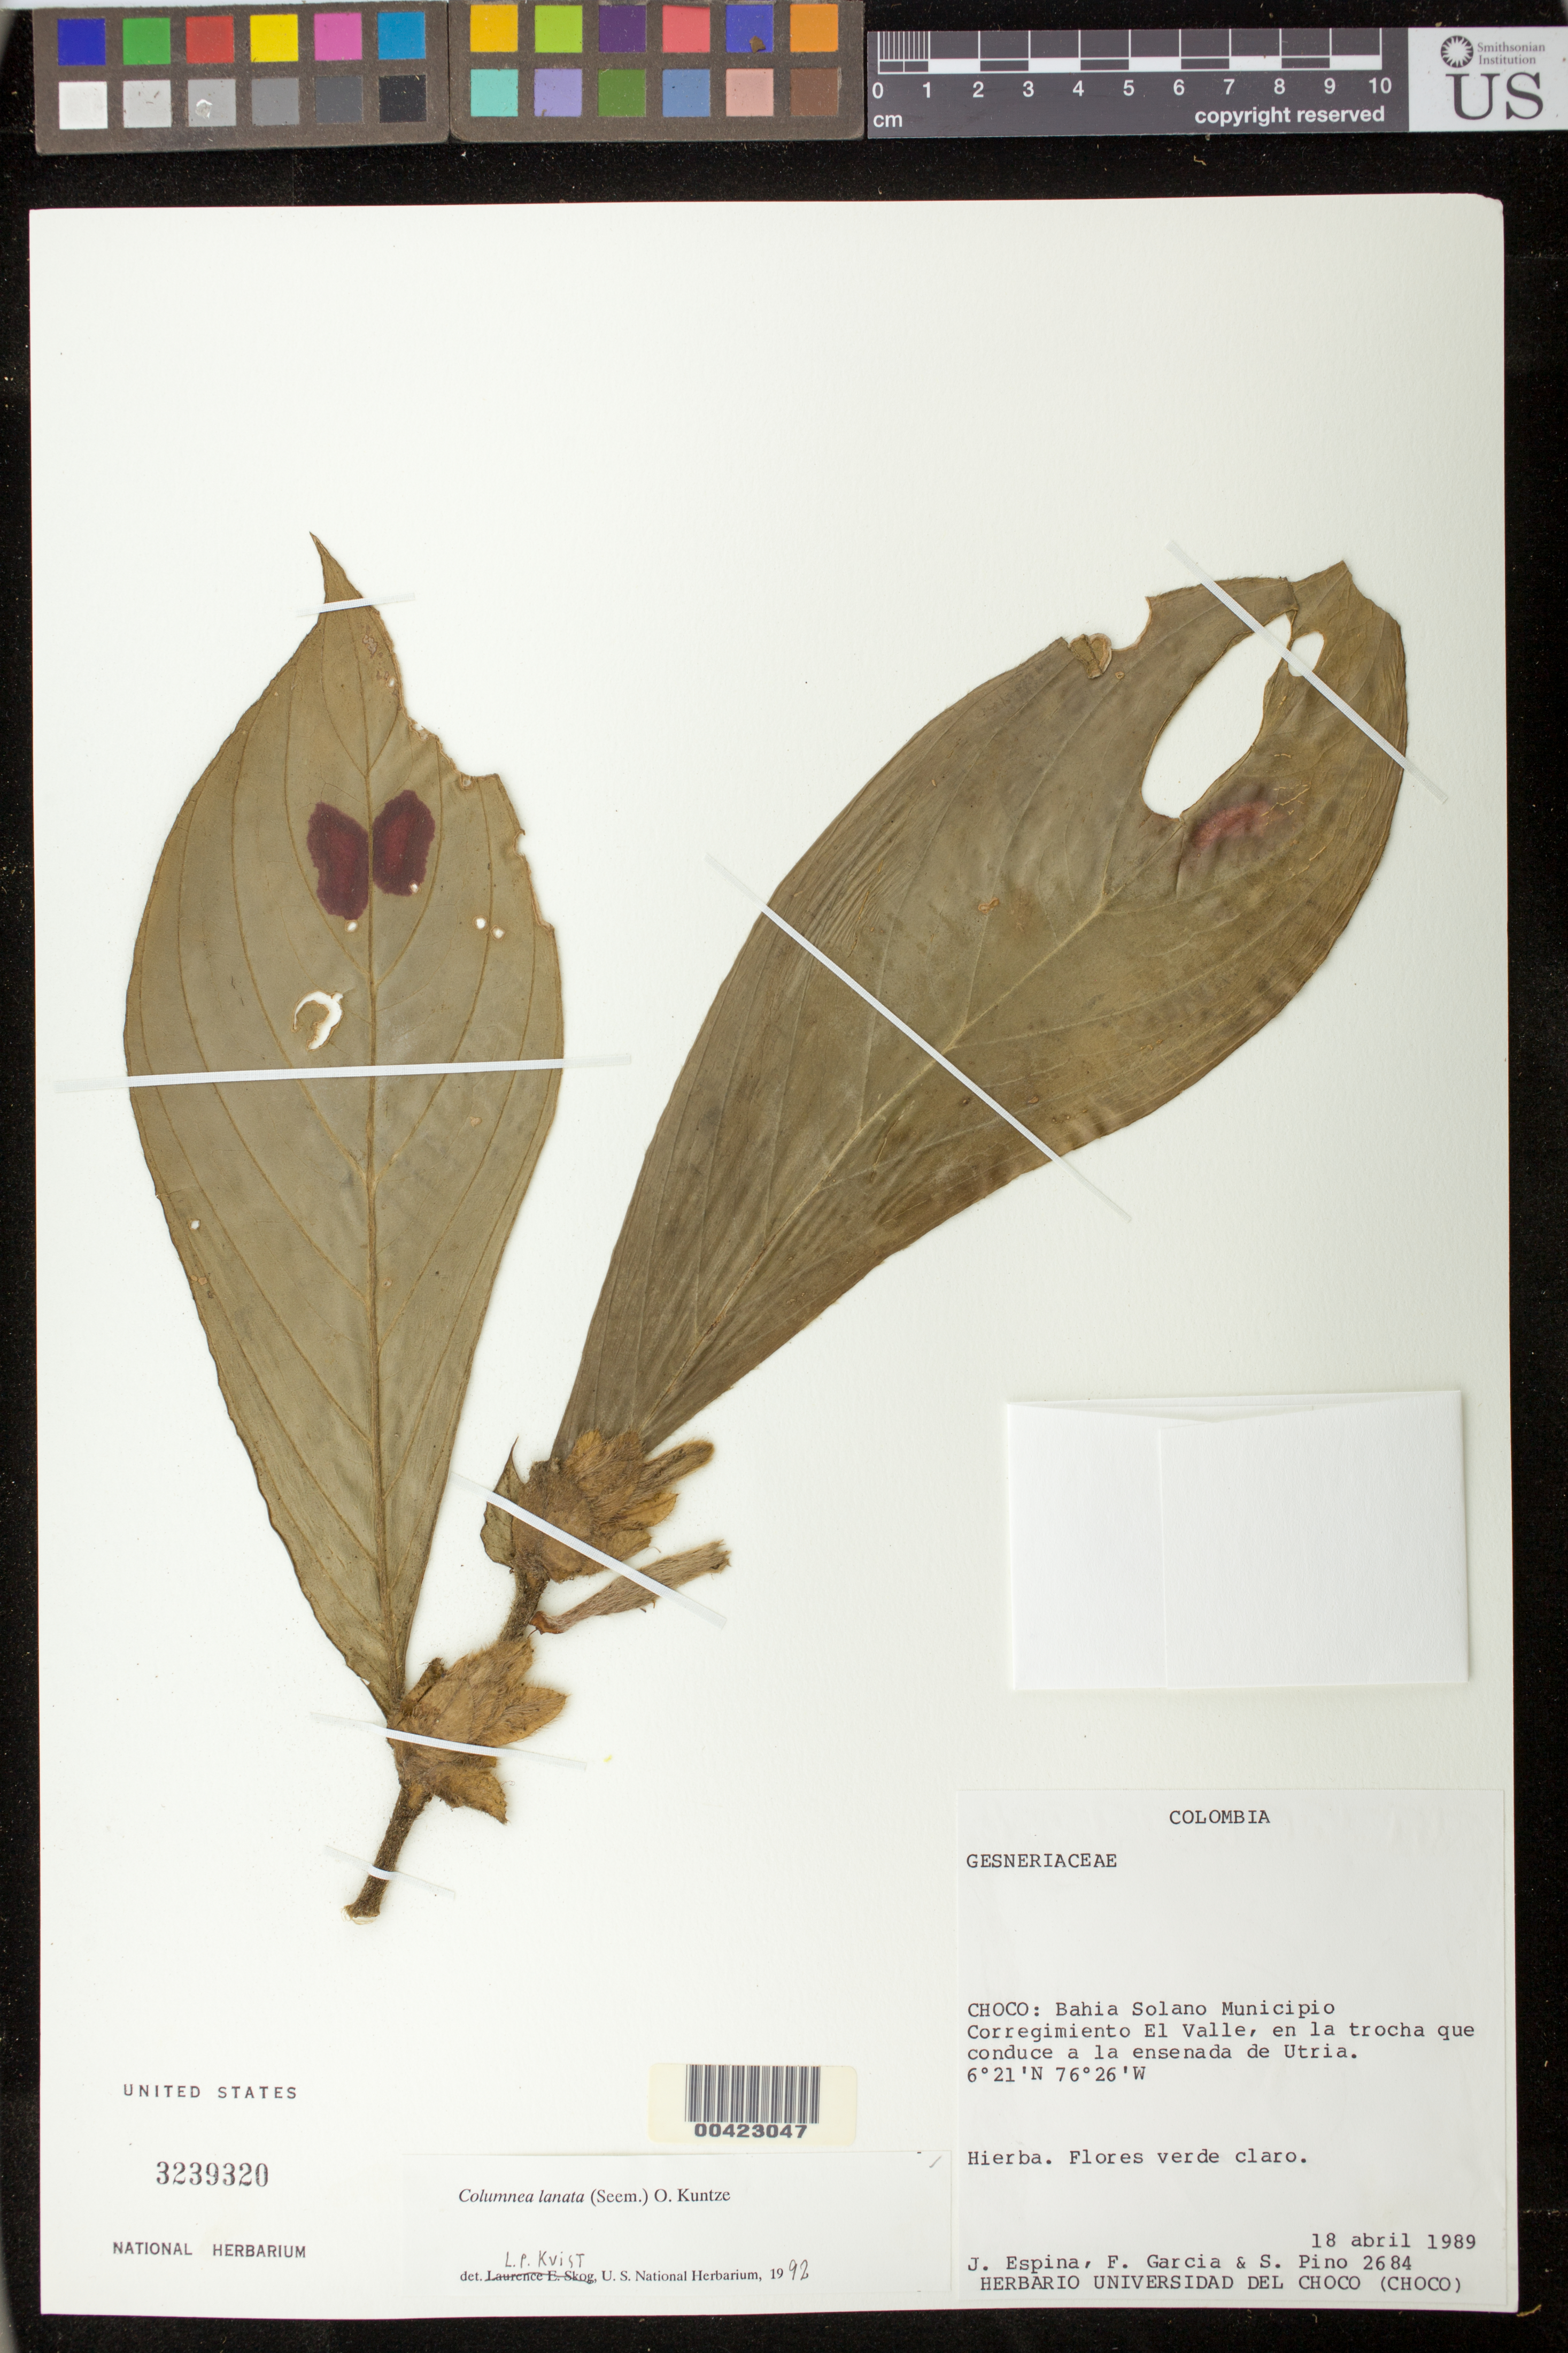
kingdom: Plantae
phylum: Tracheophyta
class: Magnoliopsida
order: Fabales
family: Fabaceae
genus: Berlinia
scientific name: Berlinia coriacea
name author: Keay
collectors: J. D. Kennedy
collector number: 1656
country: Nigeria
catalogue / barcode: US 1719565